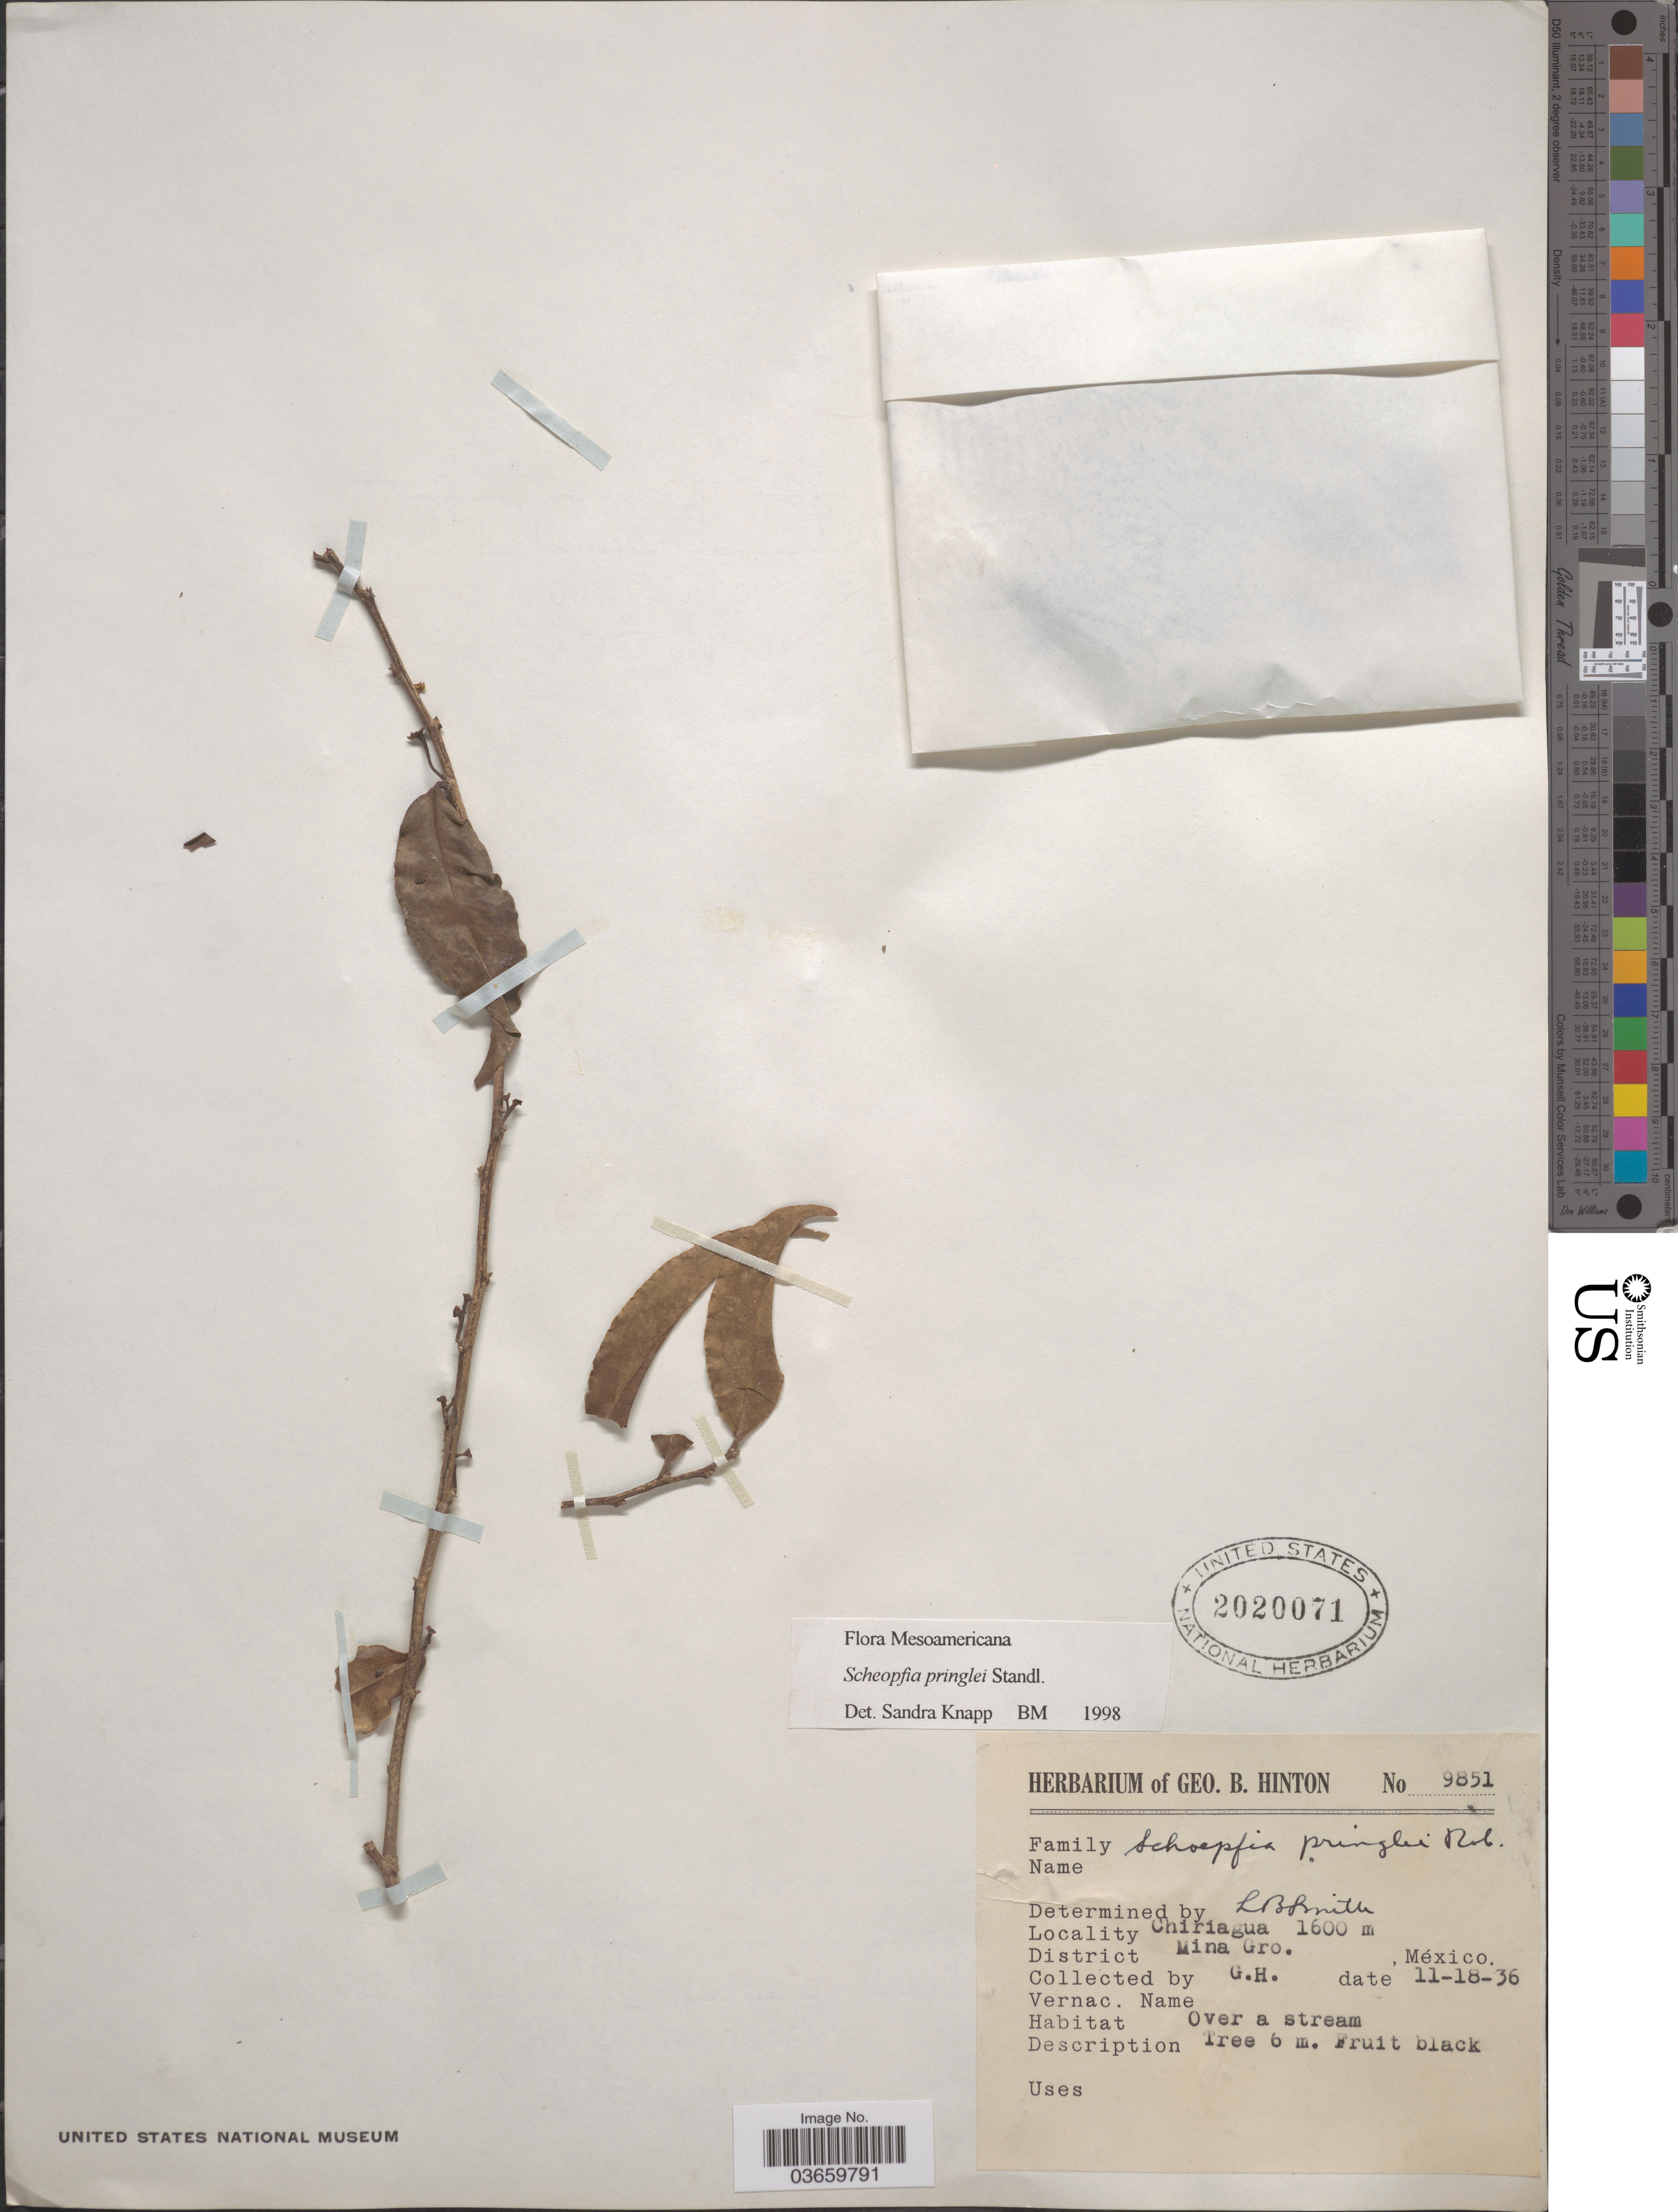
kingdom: Plantae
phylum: Tracheophyta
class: Magnoliopsida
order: Santalales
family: Schoepfiaceae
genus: Schoepfia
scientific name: Schoepfia pringlei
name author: B.L. Rob.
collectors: G. B. Hinton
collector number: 9851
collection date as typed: Transcribed d/m/y: 18/11/36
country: Mexico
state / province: Guerrero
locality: Chiriagua. District Mina.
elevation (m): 1600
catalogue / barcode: US 2020071